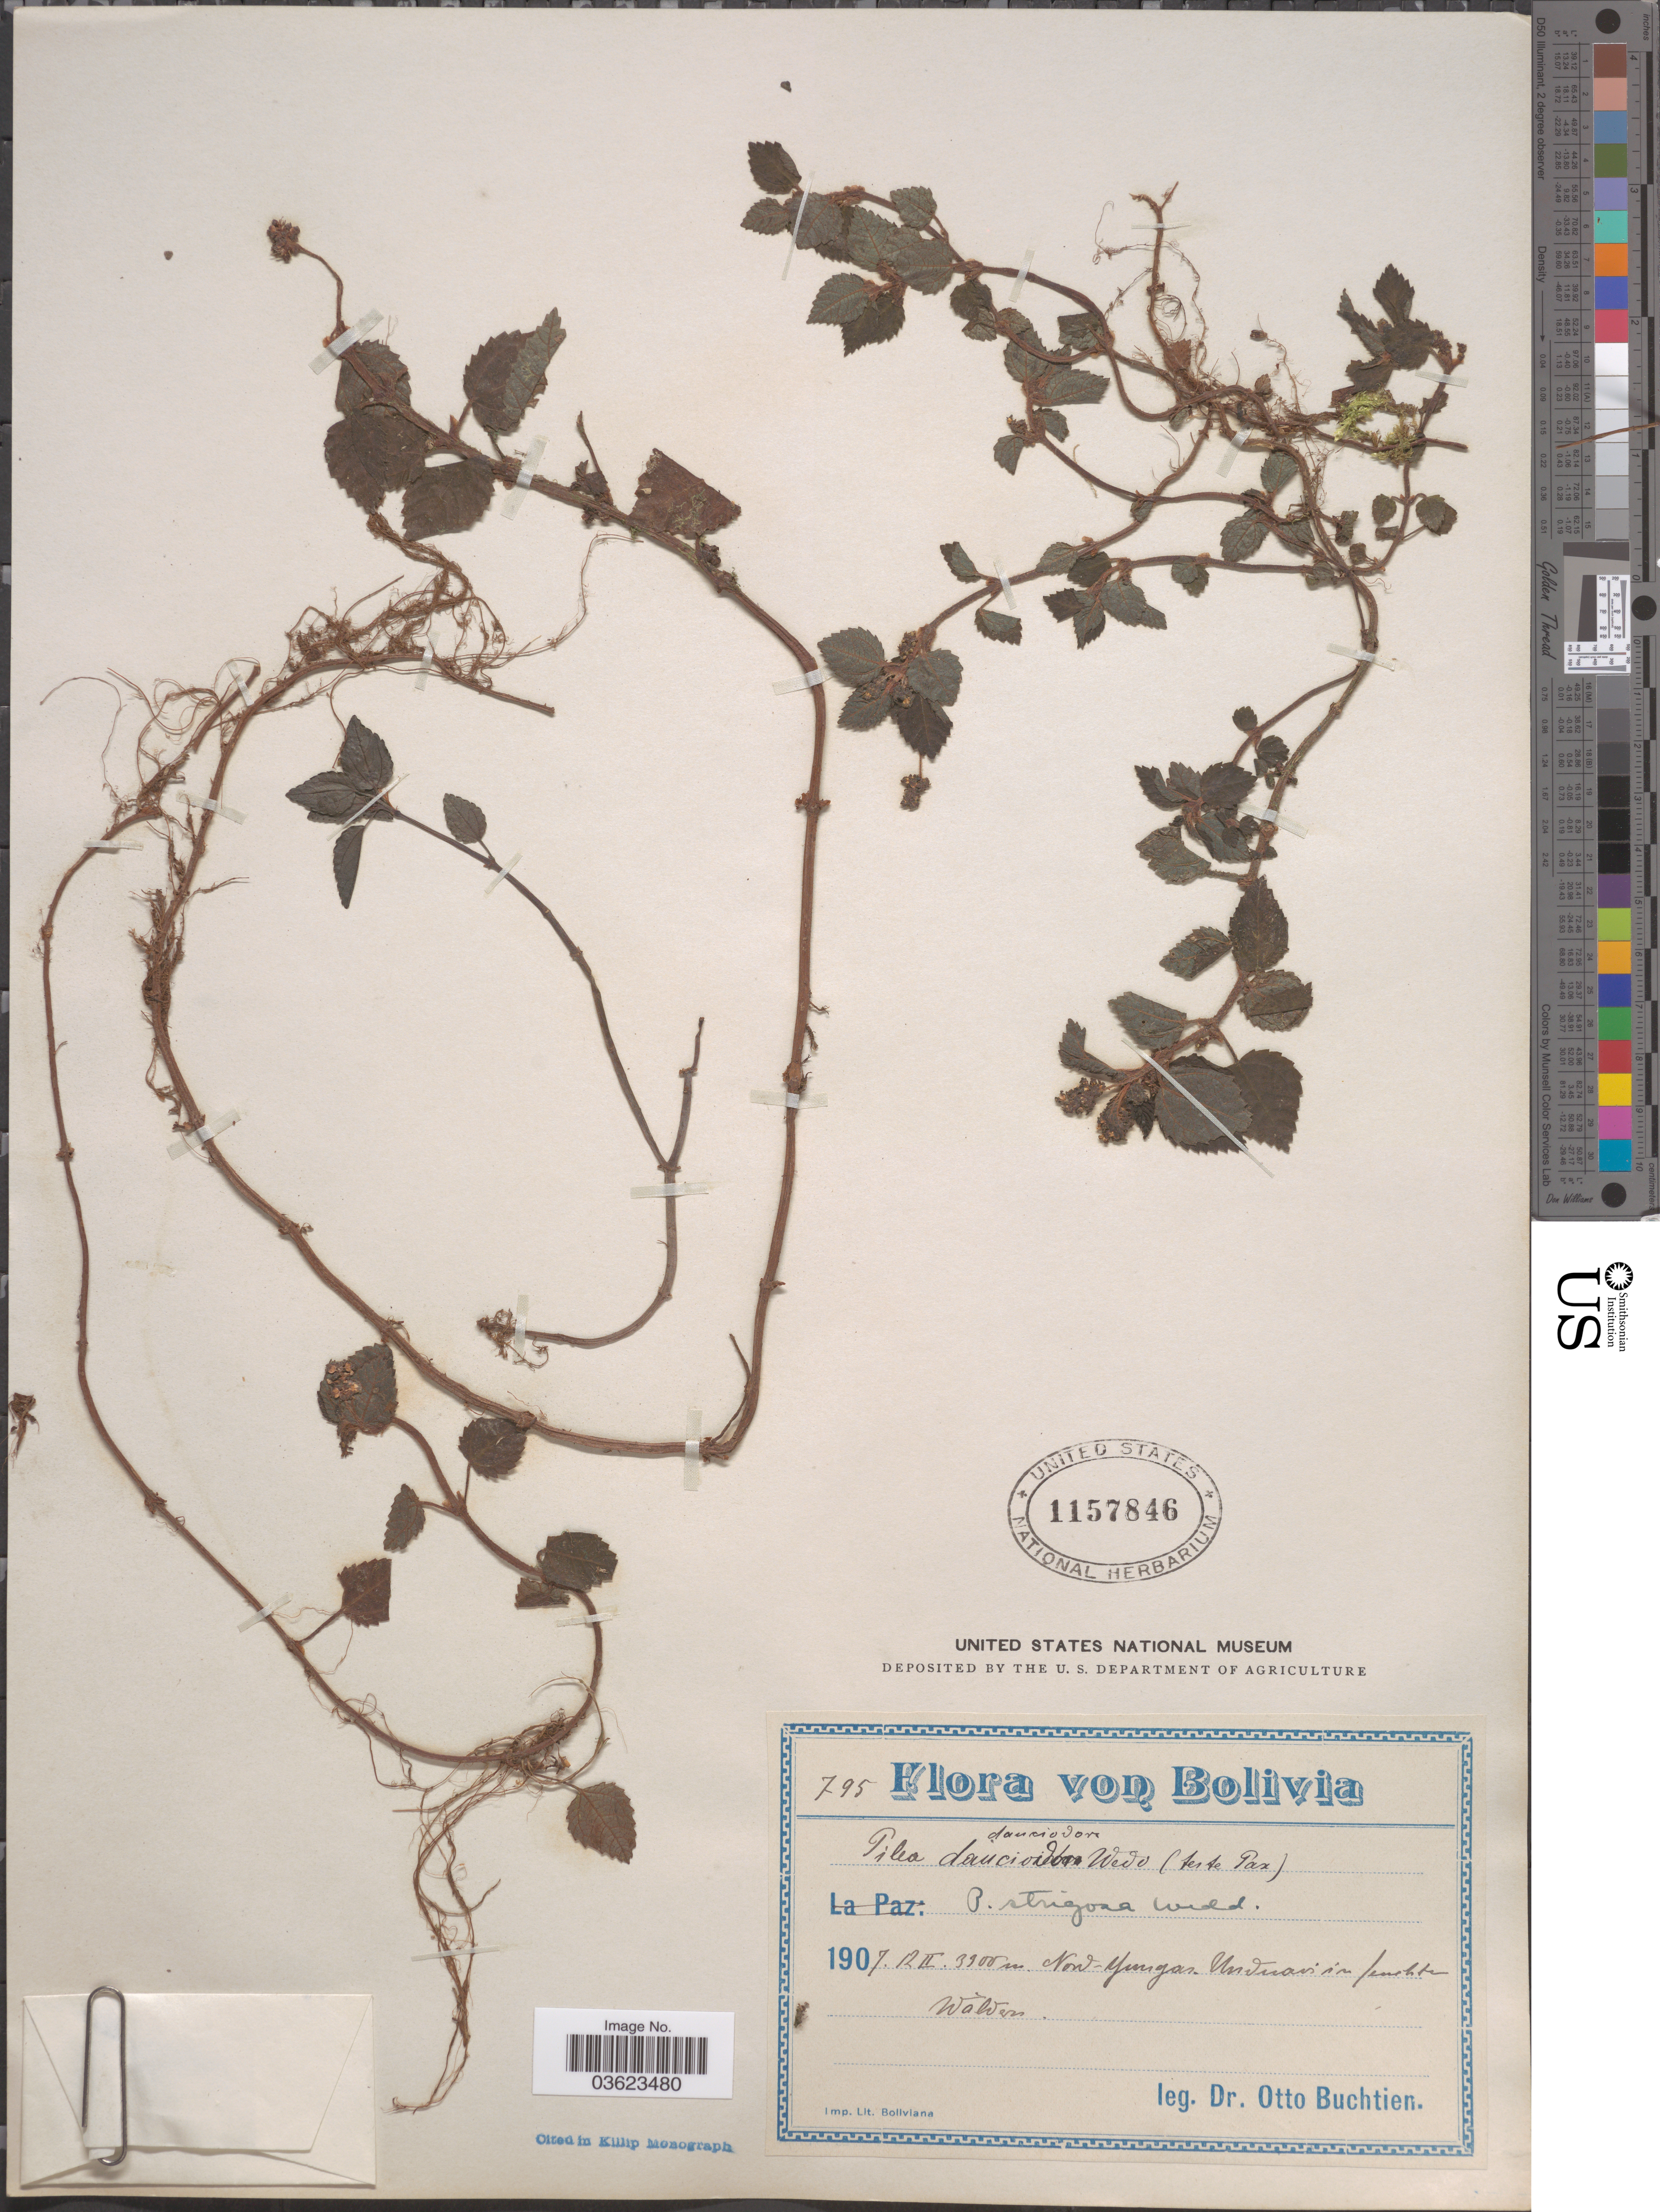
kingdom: Plantae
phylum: Tracheophyta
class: Magnoliopsida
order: Rosales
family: Urticaceae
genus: Pilea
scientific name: Pilea strigosa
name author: Wedd.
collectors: O. Buchtien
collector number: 795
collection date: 1907-02-12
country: Bolivia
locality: Nord-Yungas. Unduavi in feuchten Walden.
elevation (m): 3300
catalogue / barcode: US 1157846